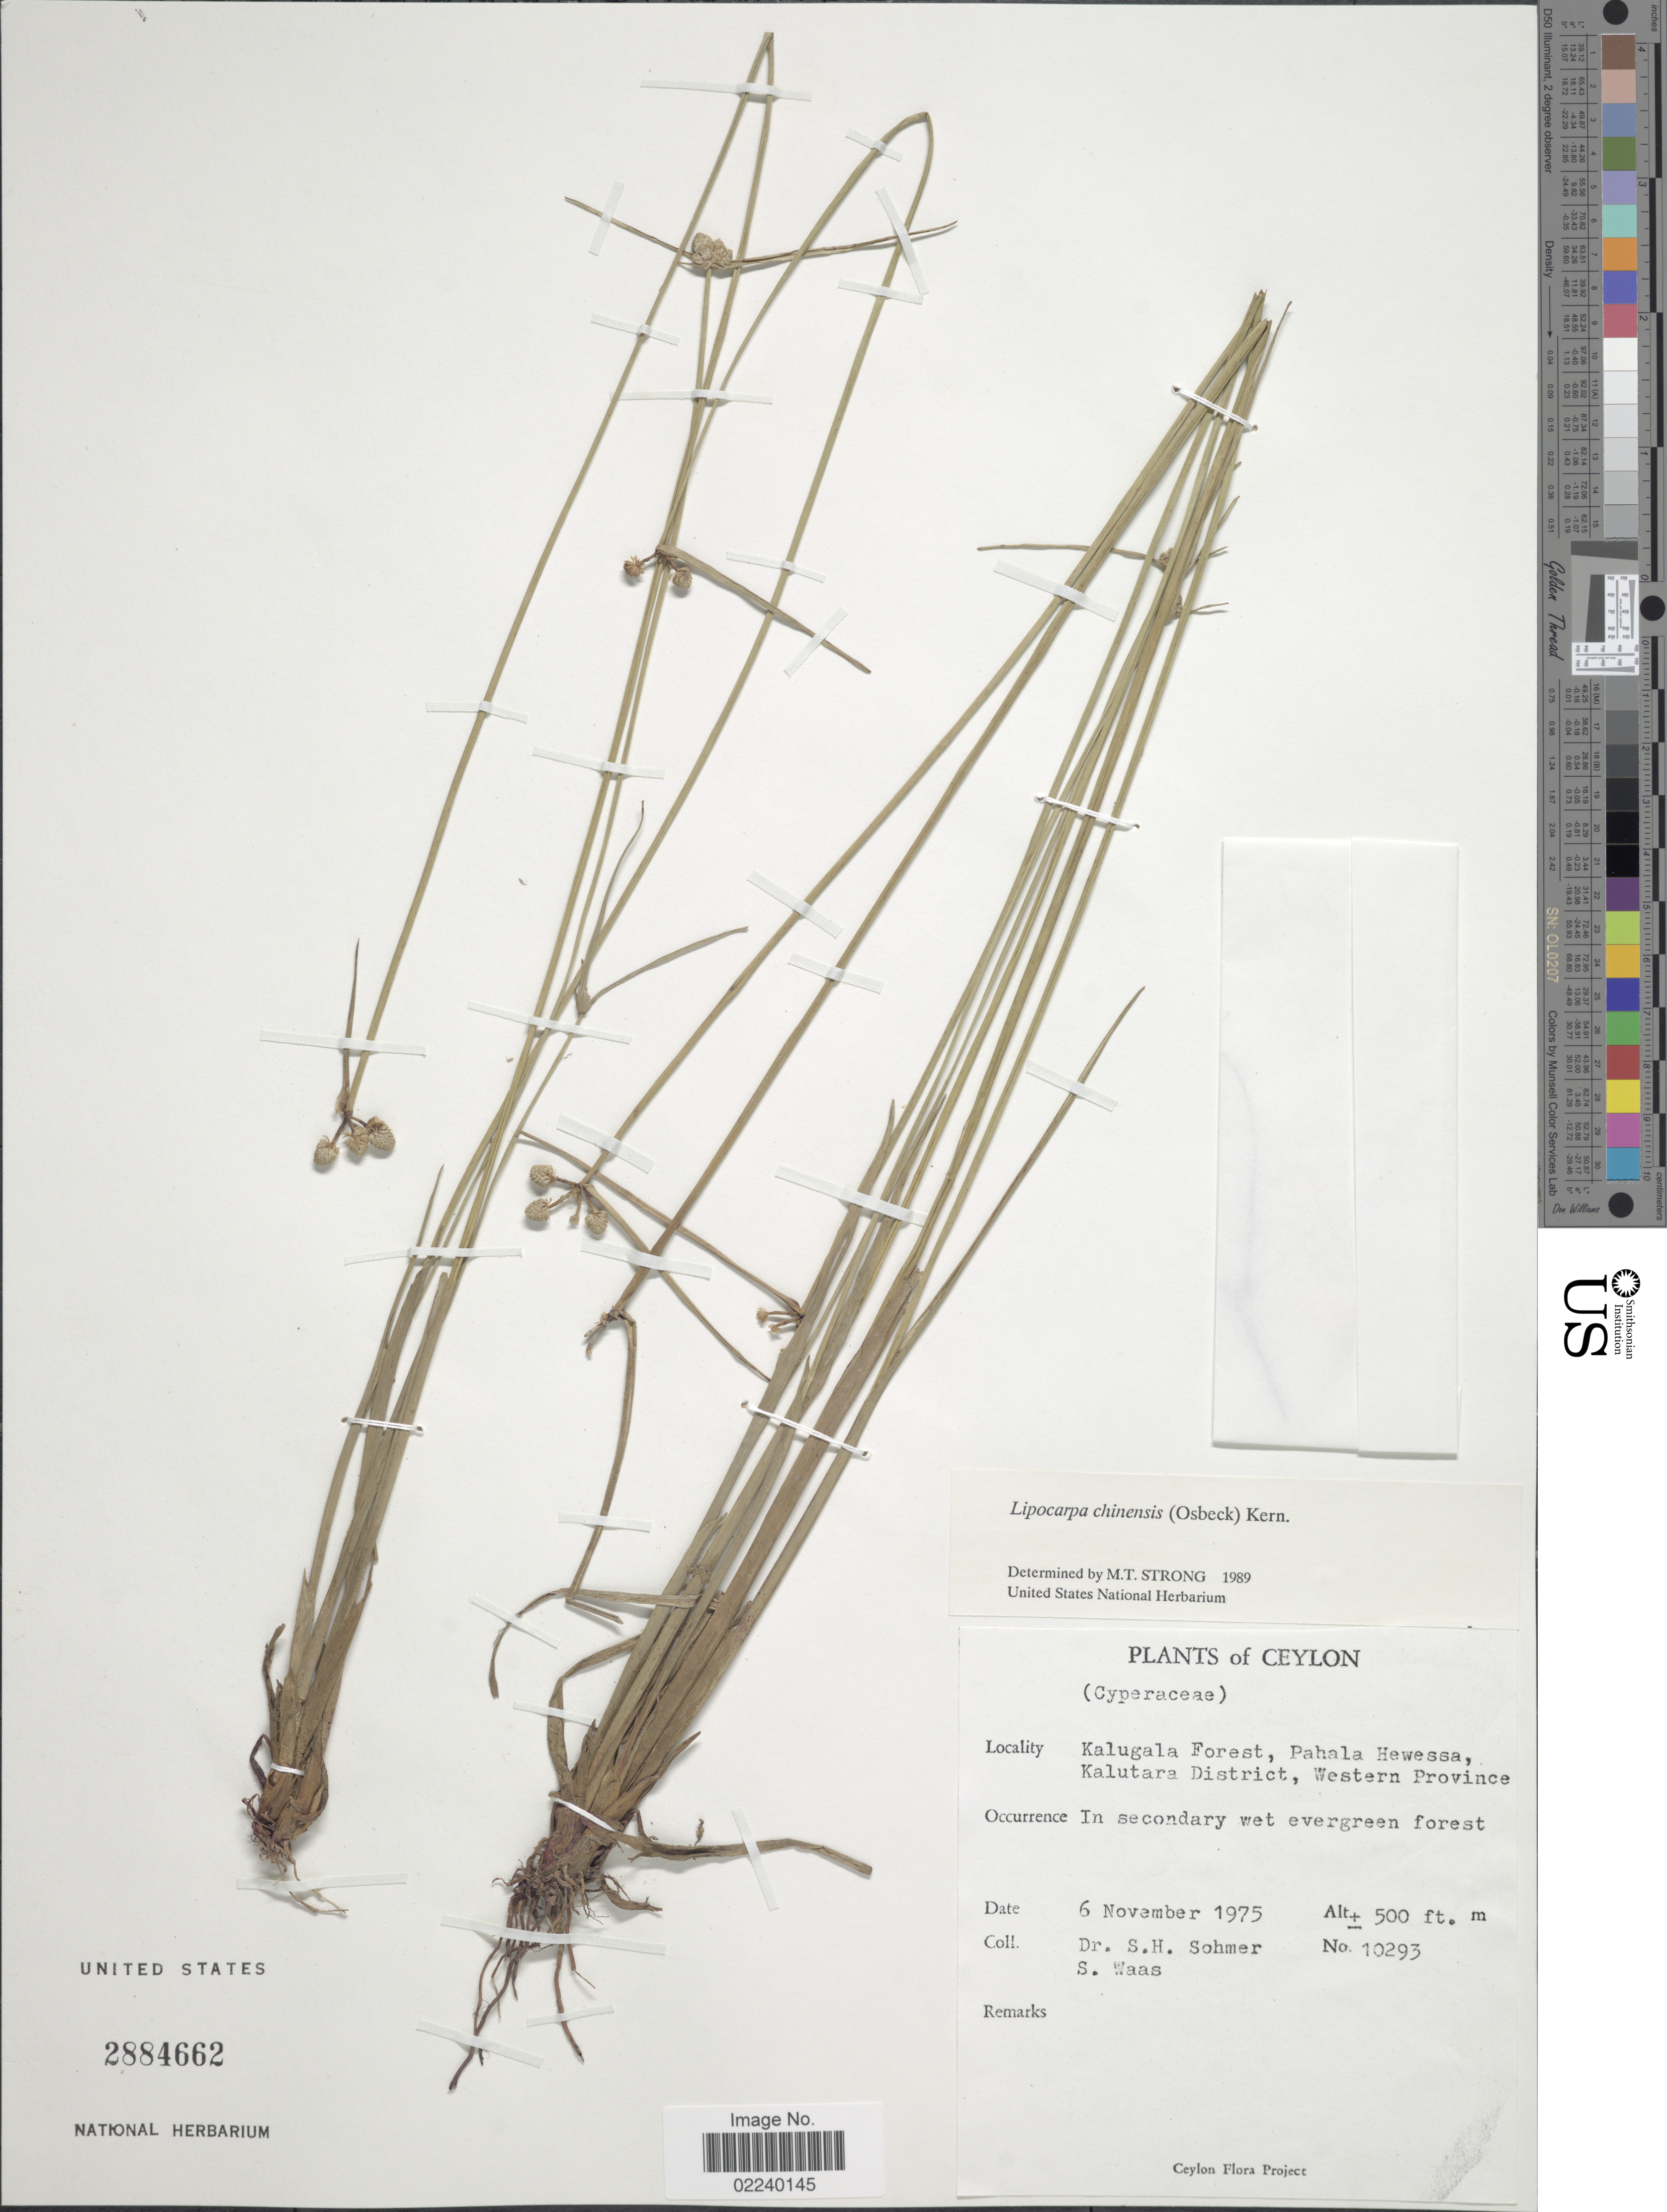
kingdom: Plantae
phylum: Tracheophyta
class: Liliopsida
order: Poales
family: Cyperaceae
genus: Cyperus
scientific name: Cyperus albescens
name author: (Steud.) Larridon & Govaerts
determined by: Strong, M. T., (US), Smithsonian Institution - National Museum of Natural History (UNITED STATES)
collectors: S. H. Sohmer & S. Waas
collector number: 10293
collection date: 1975-11-06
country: Sri Lanka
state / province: Western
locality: Kalugala Forest, Pahala Hewessa, Kalutara District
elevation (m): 152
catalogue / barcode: US 2884662